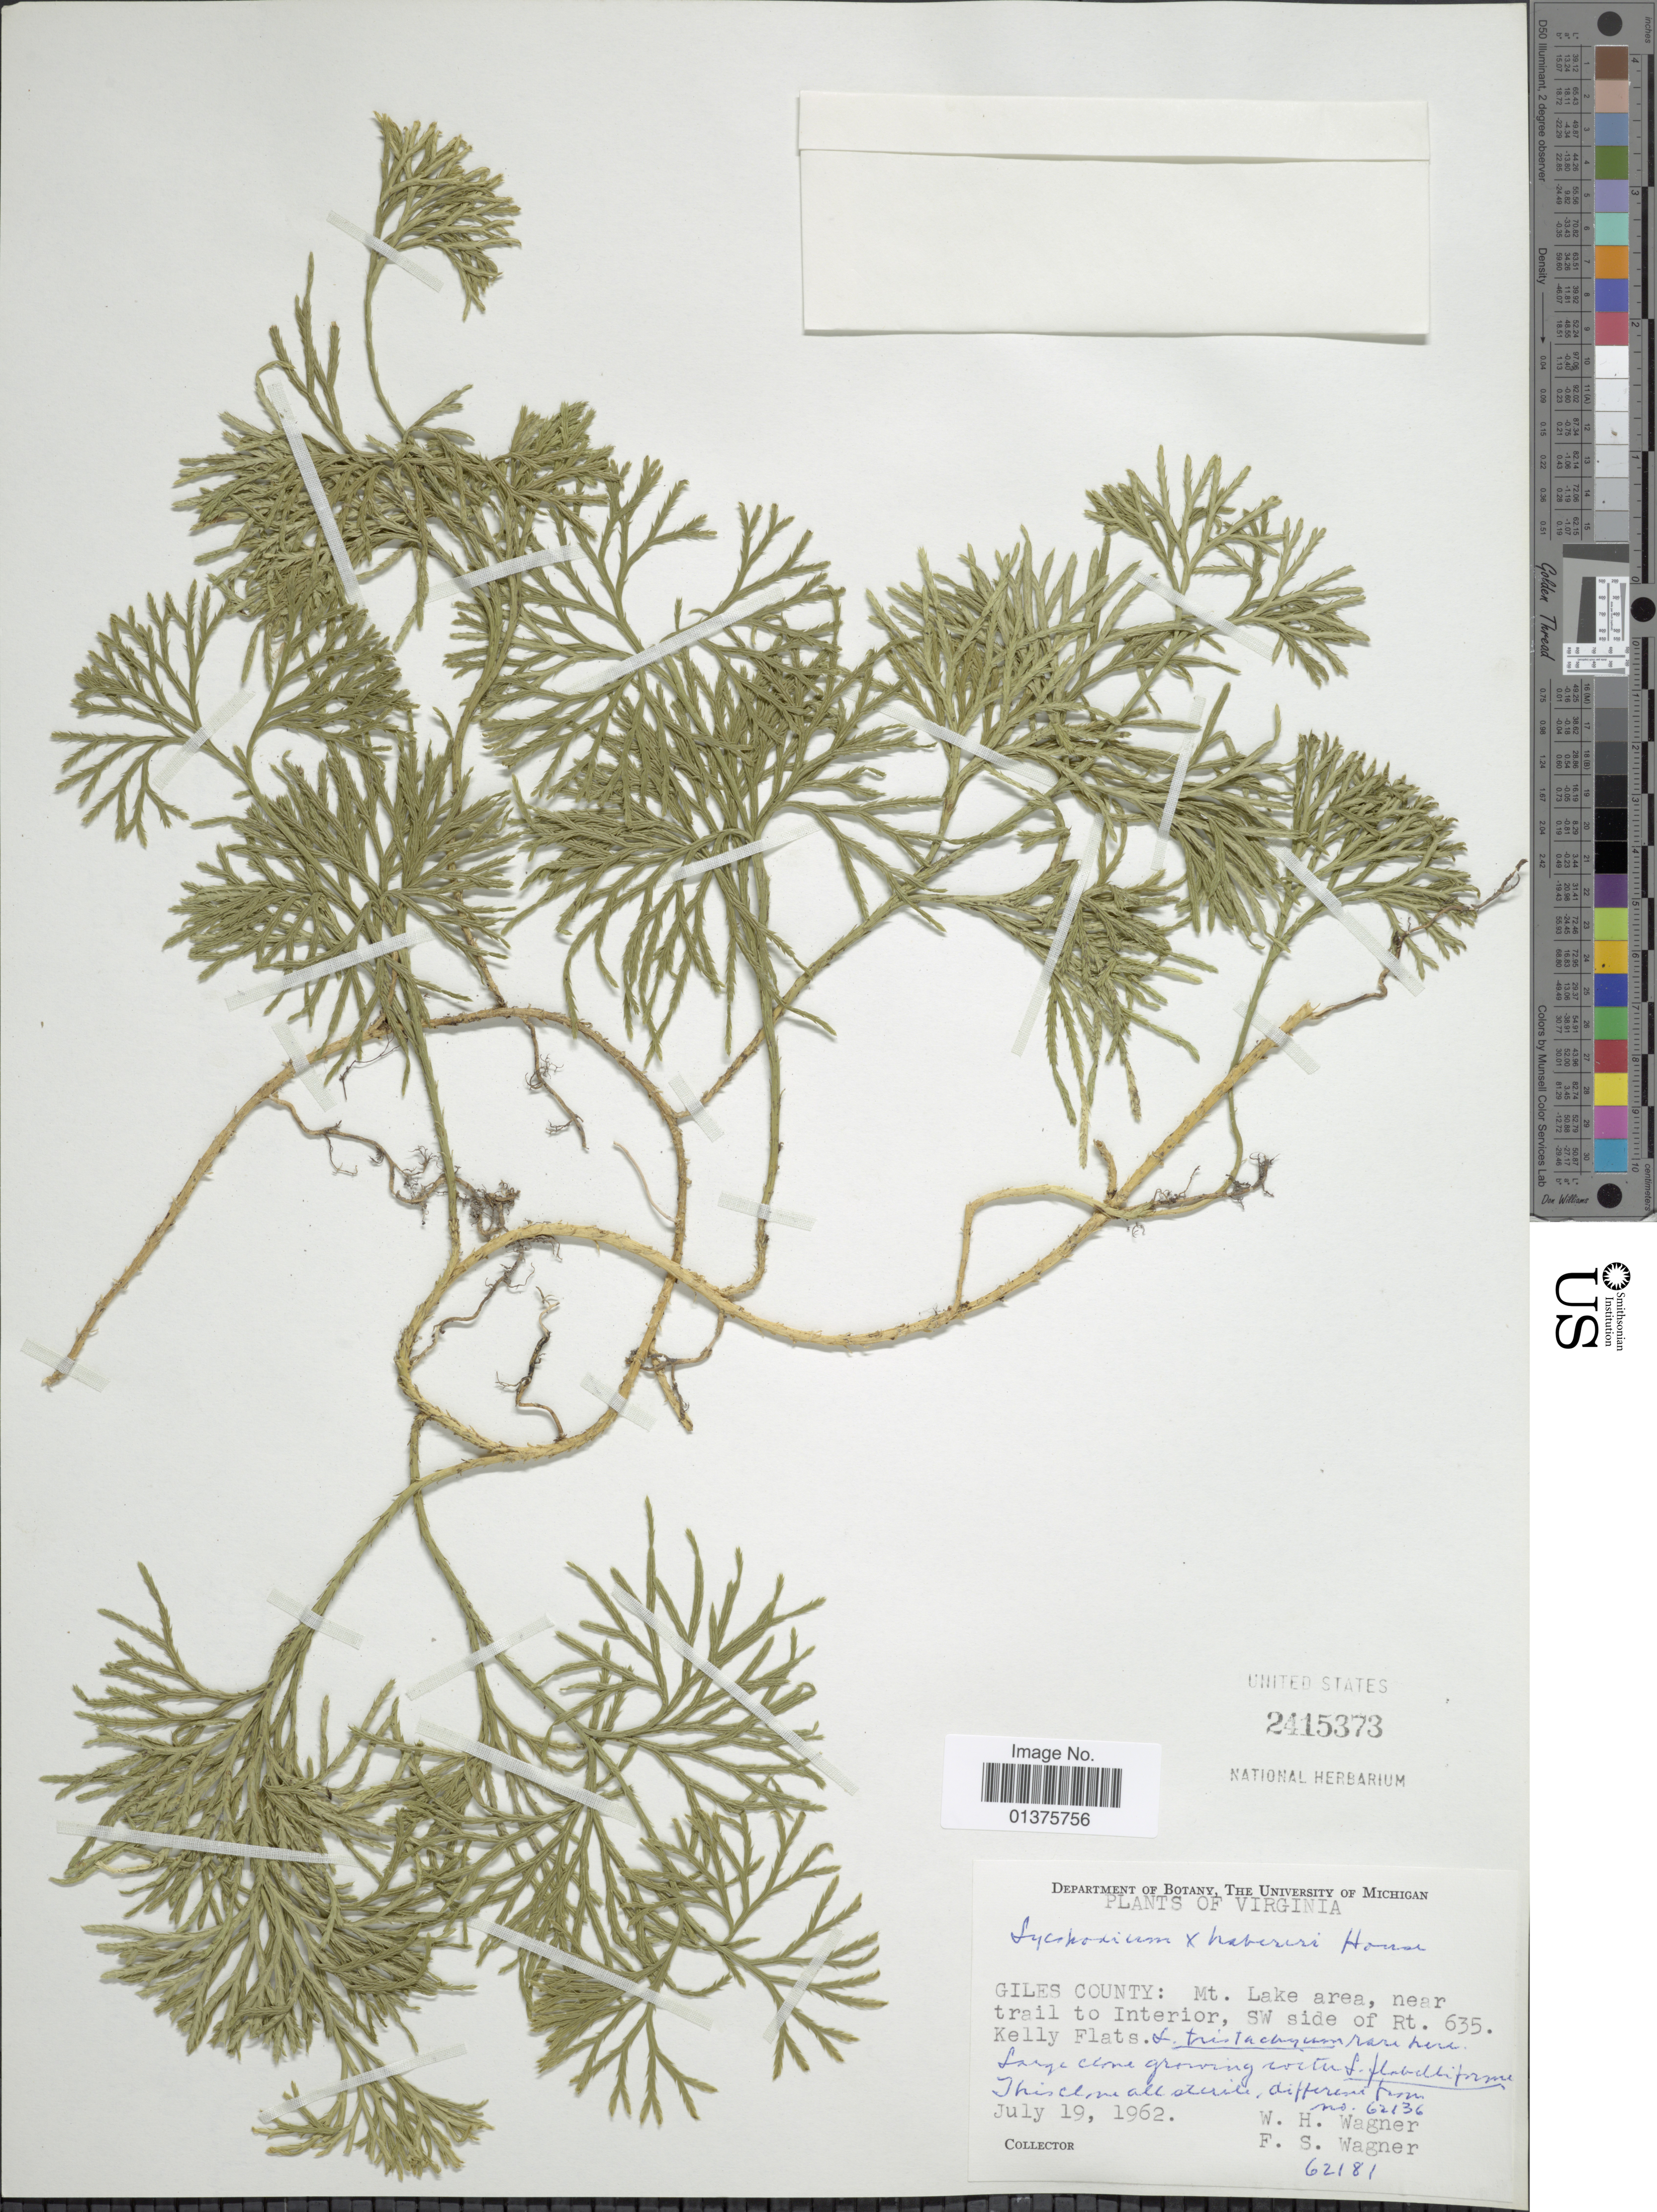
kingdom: Plantae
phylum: Tracheophyta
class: Lycopodiopsida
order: Lycopodiales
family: Lycopodiaceae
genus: Diphasiastrum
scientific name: Diphasiastrum x habereri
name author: (House) Holub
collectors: W. H. Wagner & F. S. Wagner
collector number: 62181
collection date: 1962-07-19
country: United States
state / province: Virginia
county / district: Giles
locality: Mt. Lake area, near trail to Interior, SW side of Rt. 635, Kelly Flats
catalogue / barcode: US 2415373